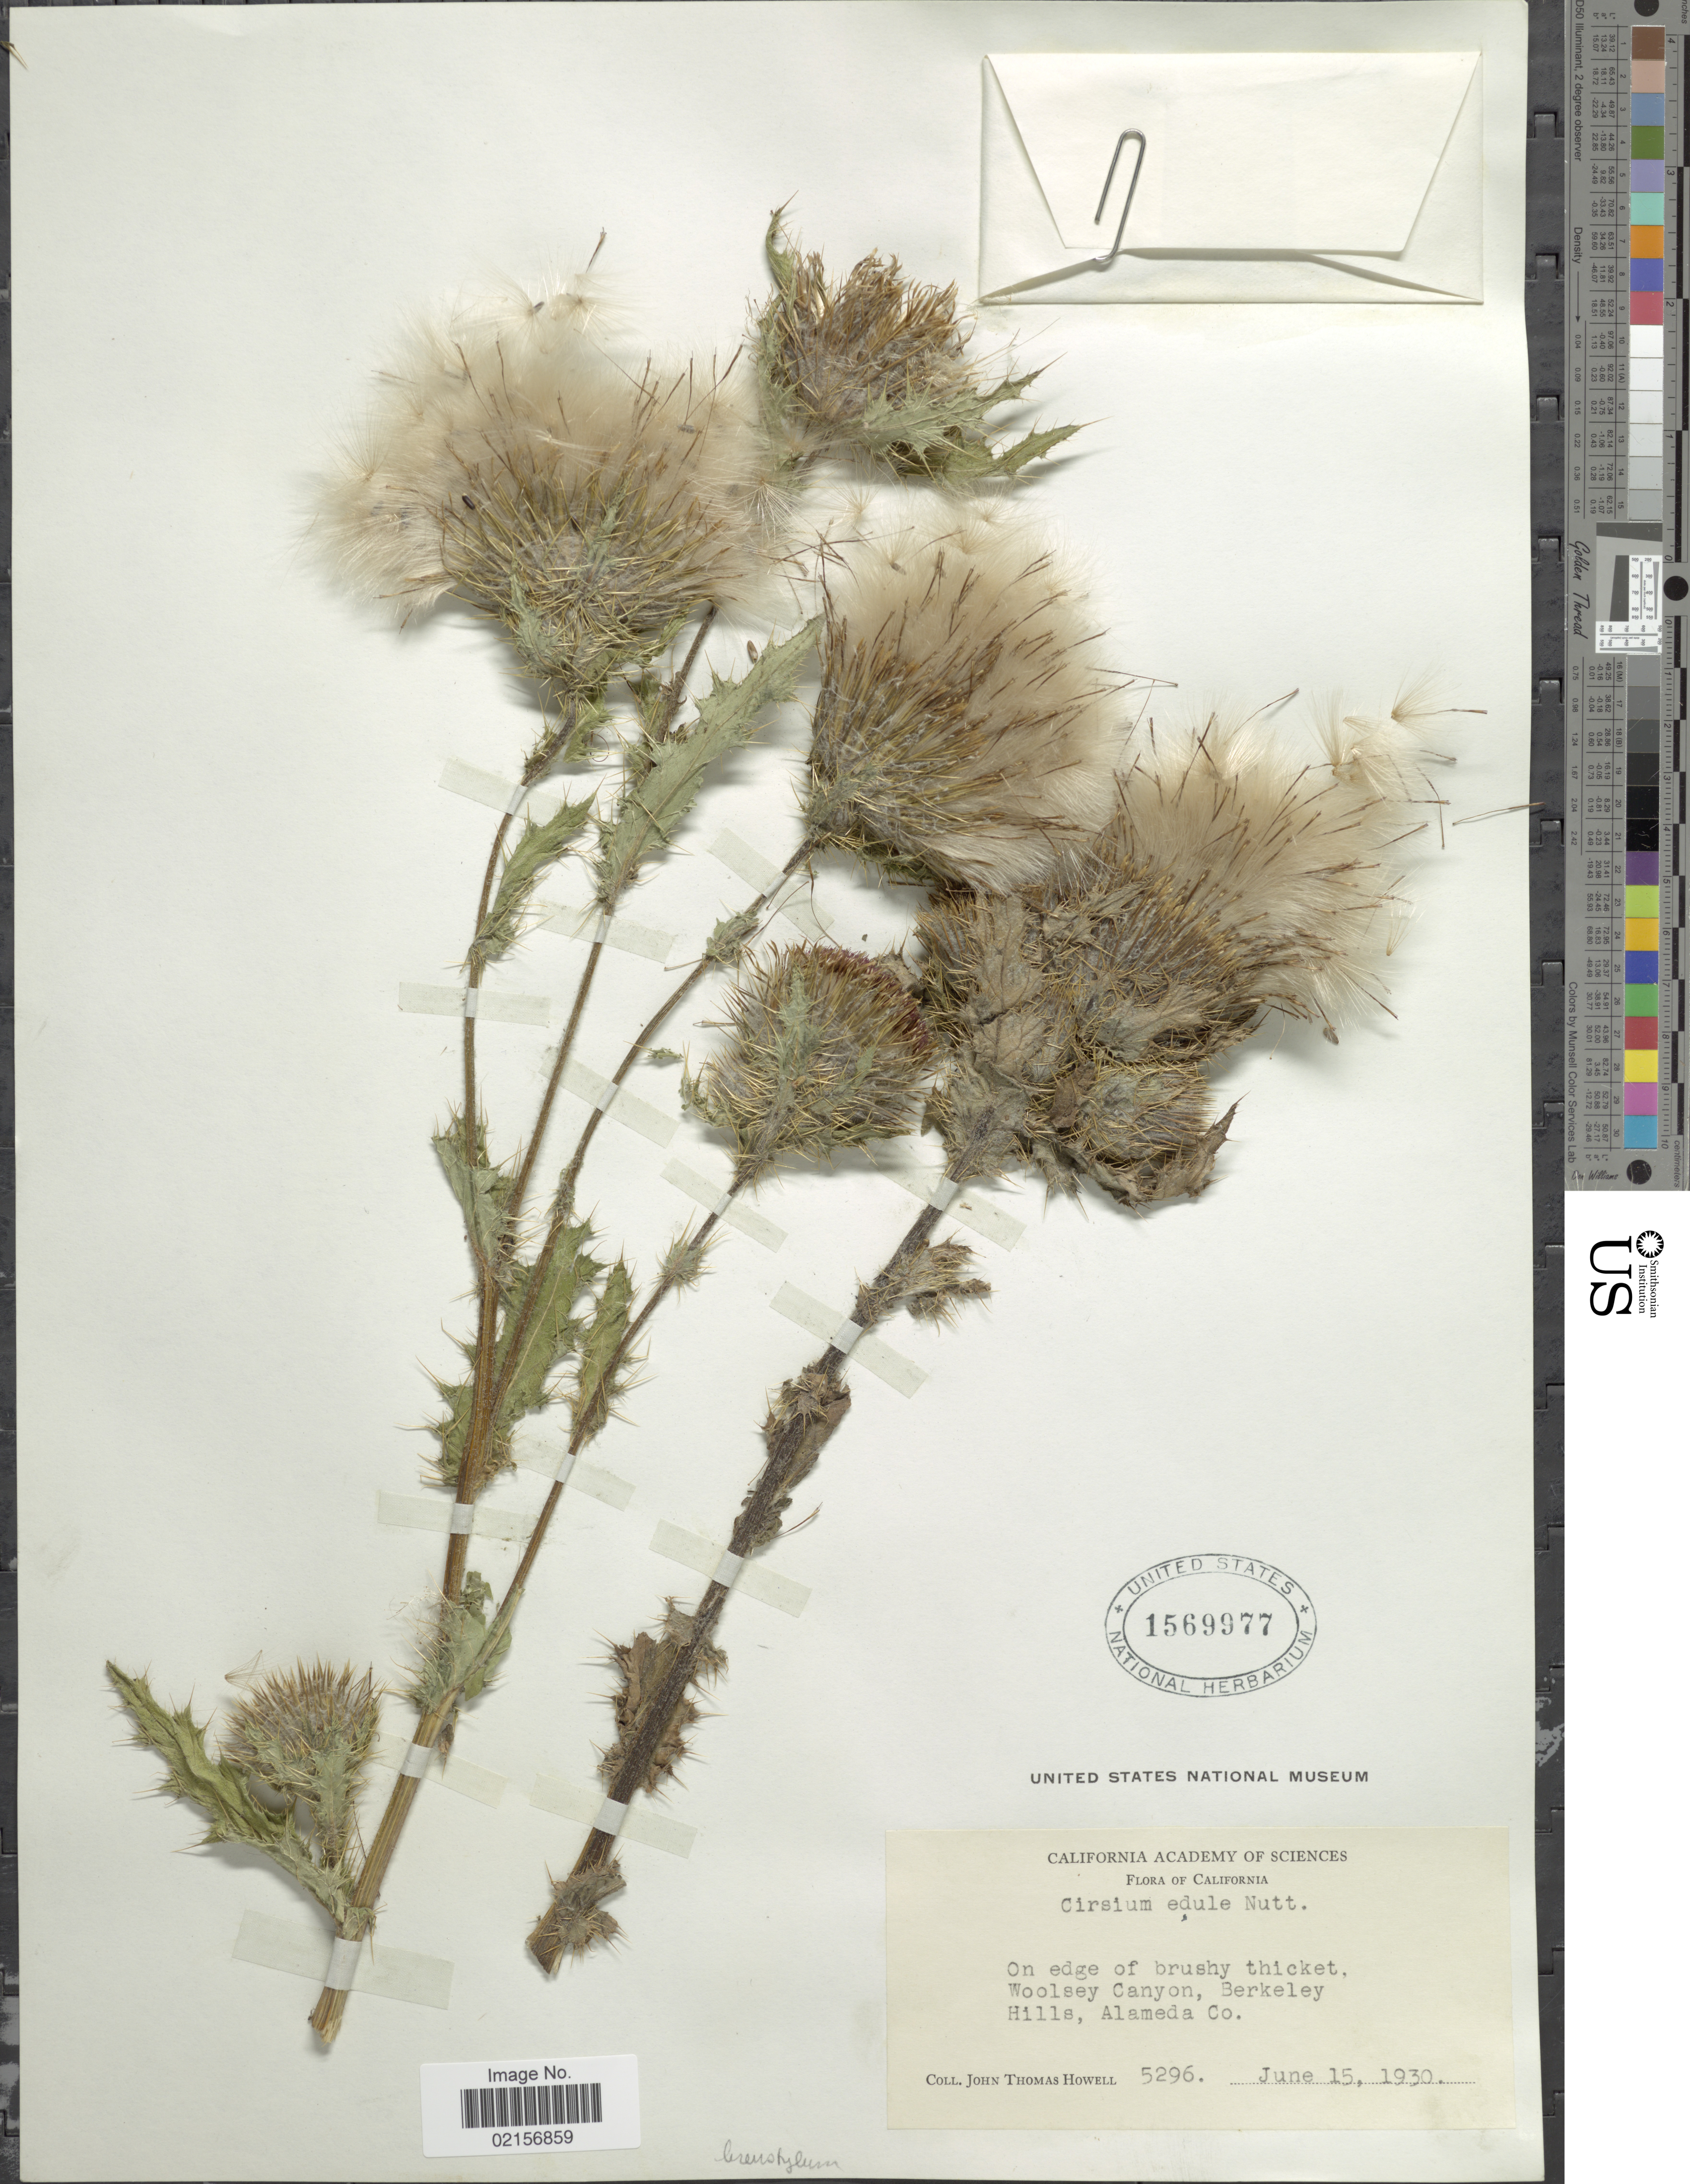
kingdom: Plantae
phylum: Tracheophyta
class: Magnoliopsida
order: Asterales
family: Asteraceae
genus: Cirsium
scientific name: Cirsium edule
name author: Nutt.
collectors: J. T. Howell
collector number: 5296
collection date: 1930-06-15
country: United States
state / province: California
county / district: Alameda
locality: On edge of brushy thicket, Woolsey Canyon, Berkeley Hills, Alameda Co.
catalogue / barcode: US 1569977